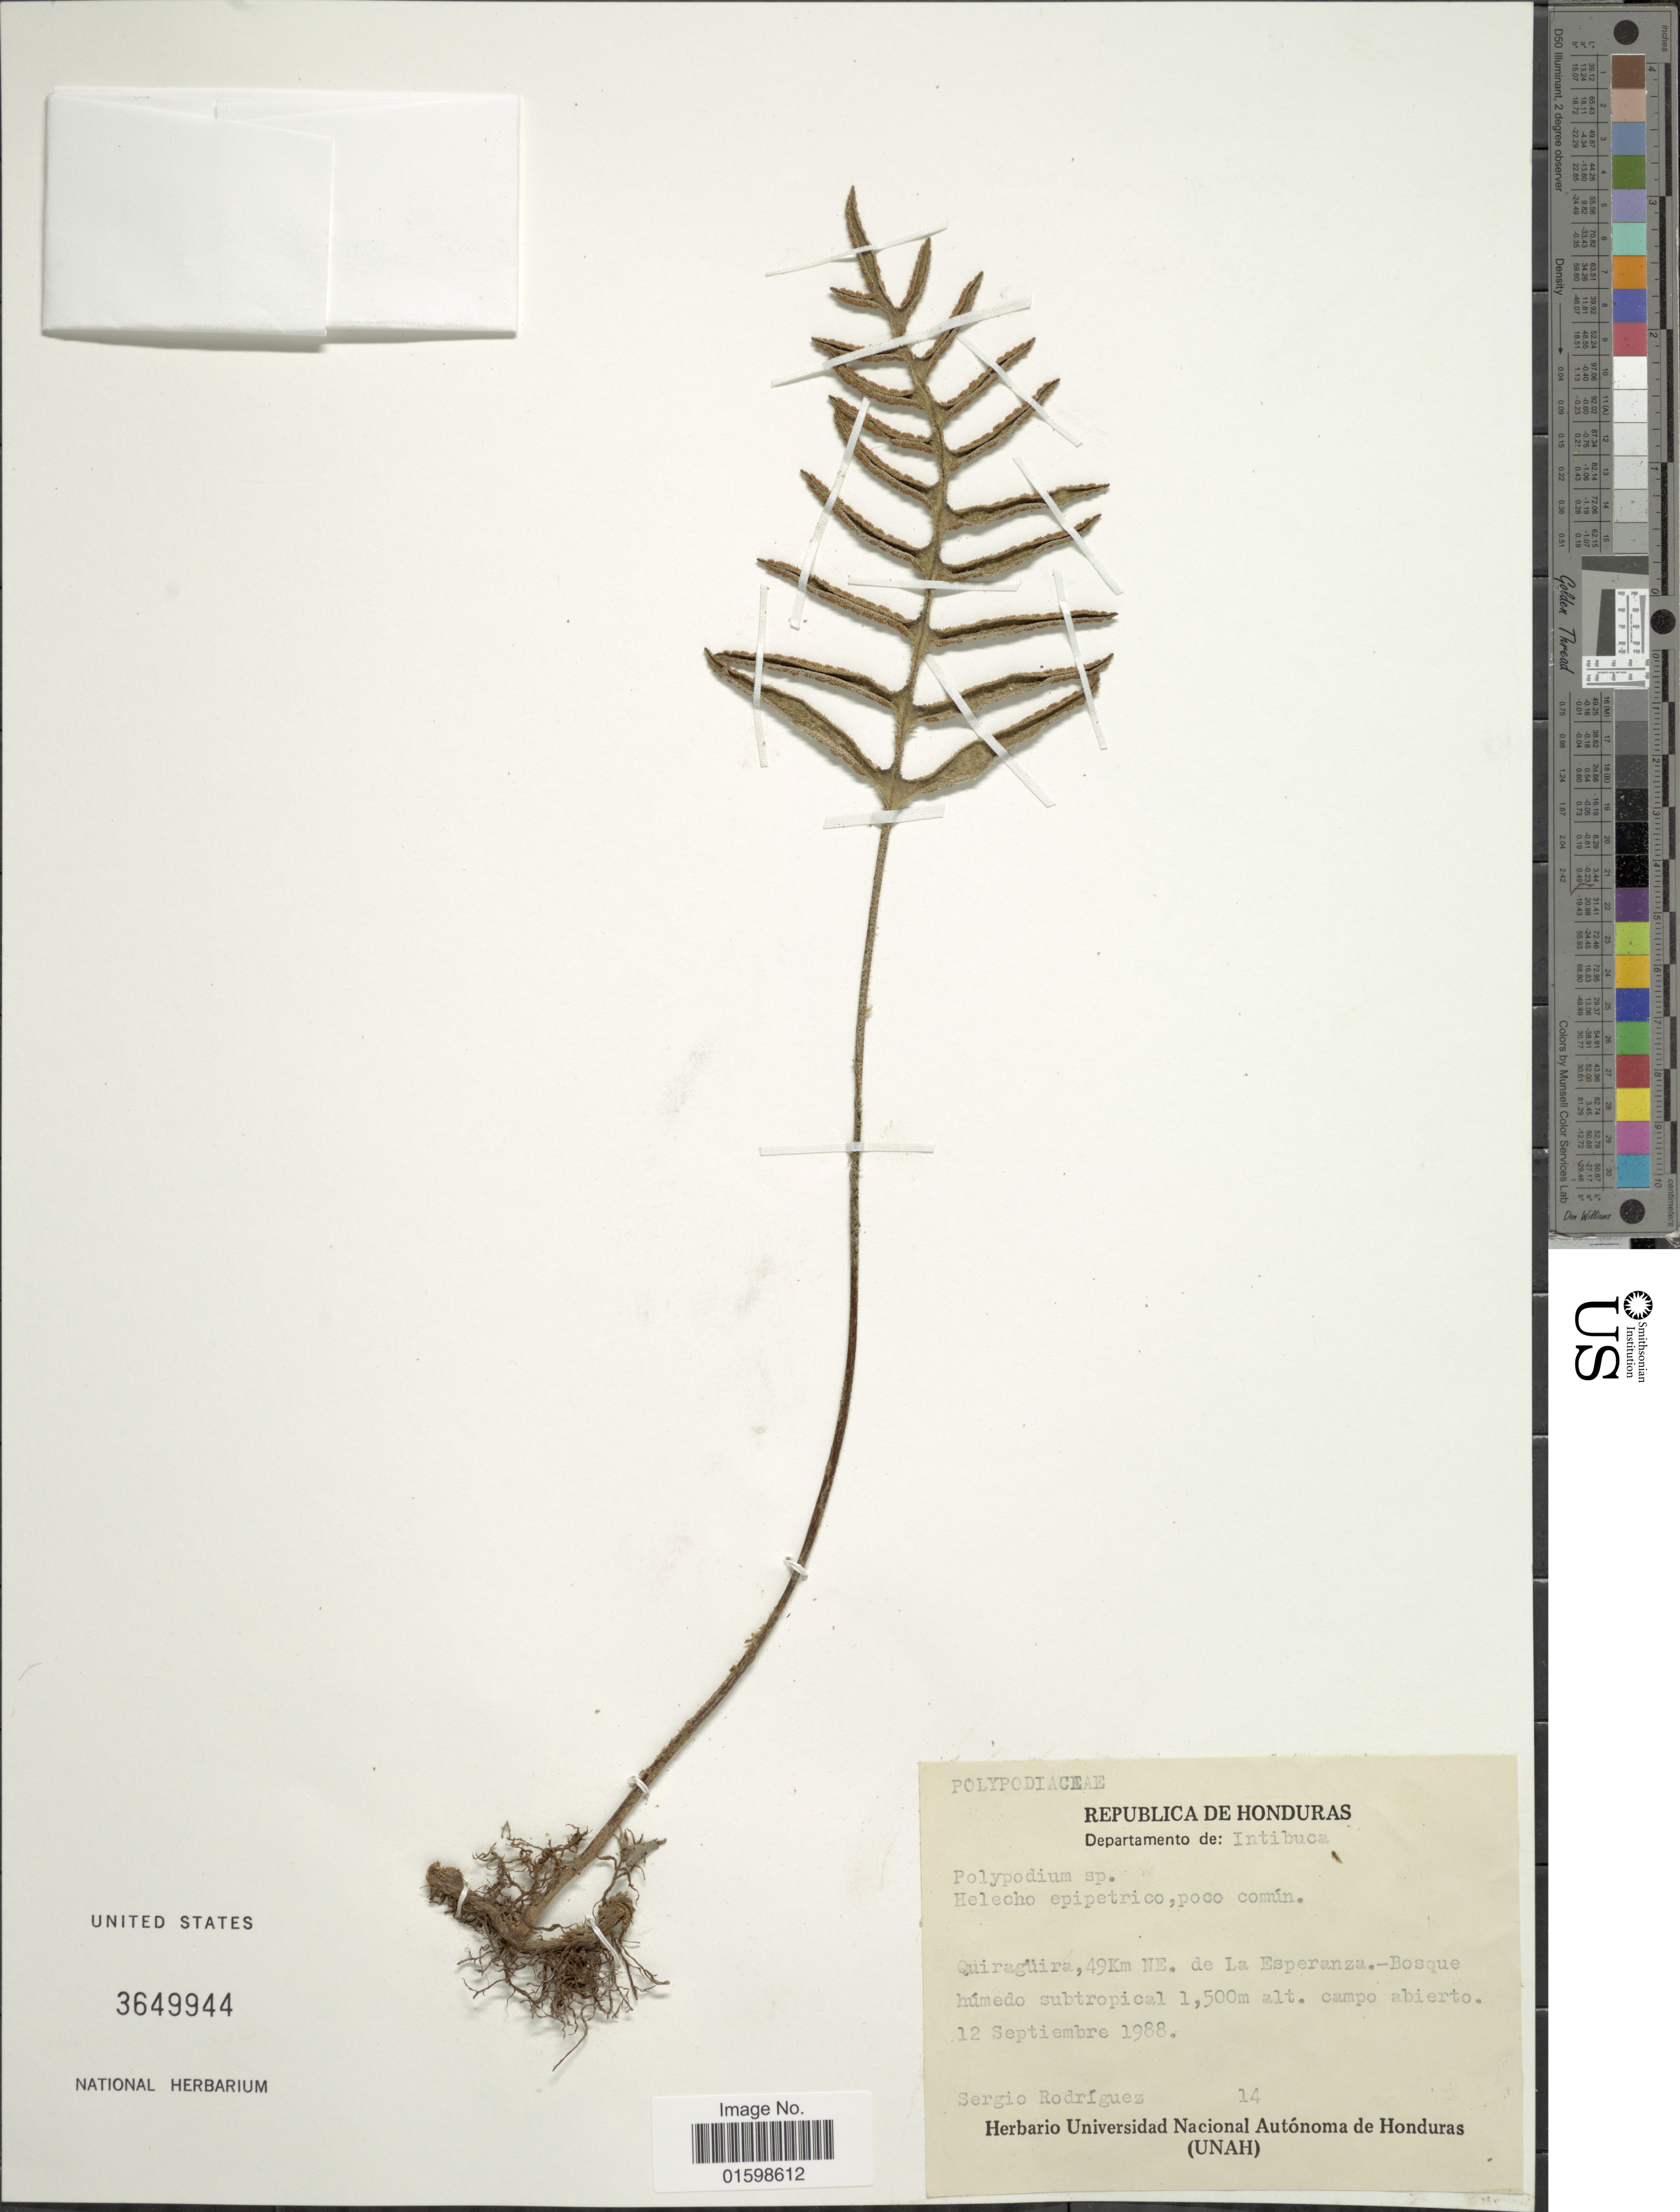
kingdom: Plantae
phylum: Tracheophyta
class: Polypodiopsida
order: Polypodiales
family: Polypodiaceae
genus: Pleopeltis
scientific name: Pleopeltis thyssanolepis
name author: (A. Braun ex Klotzsch) E.G. Andrews & Windham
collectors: S. Rodriguez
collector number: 14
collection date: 1988-09-12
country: Honduras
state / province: Intibuca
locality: Republica de Honduras, Departamento de: Intibuca, Quiragüira, 49 km NE. de La Esperanza- Bosque húmedo subtropical, campo abierto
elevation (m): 1500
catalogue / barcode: US 3649944